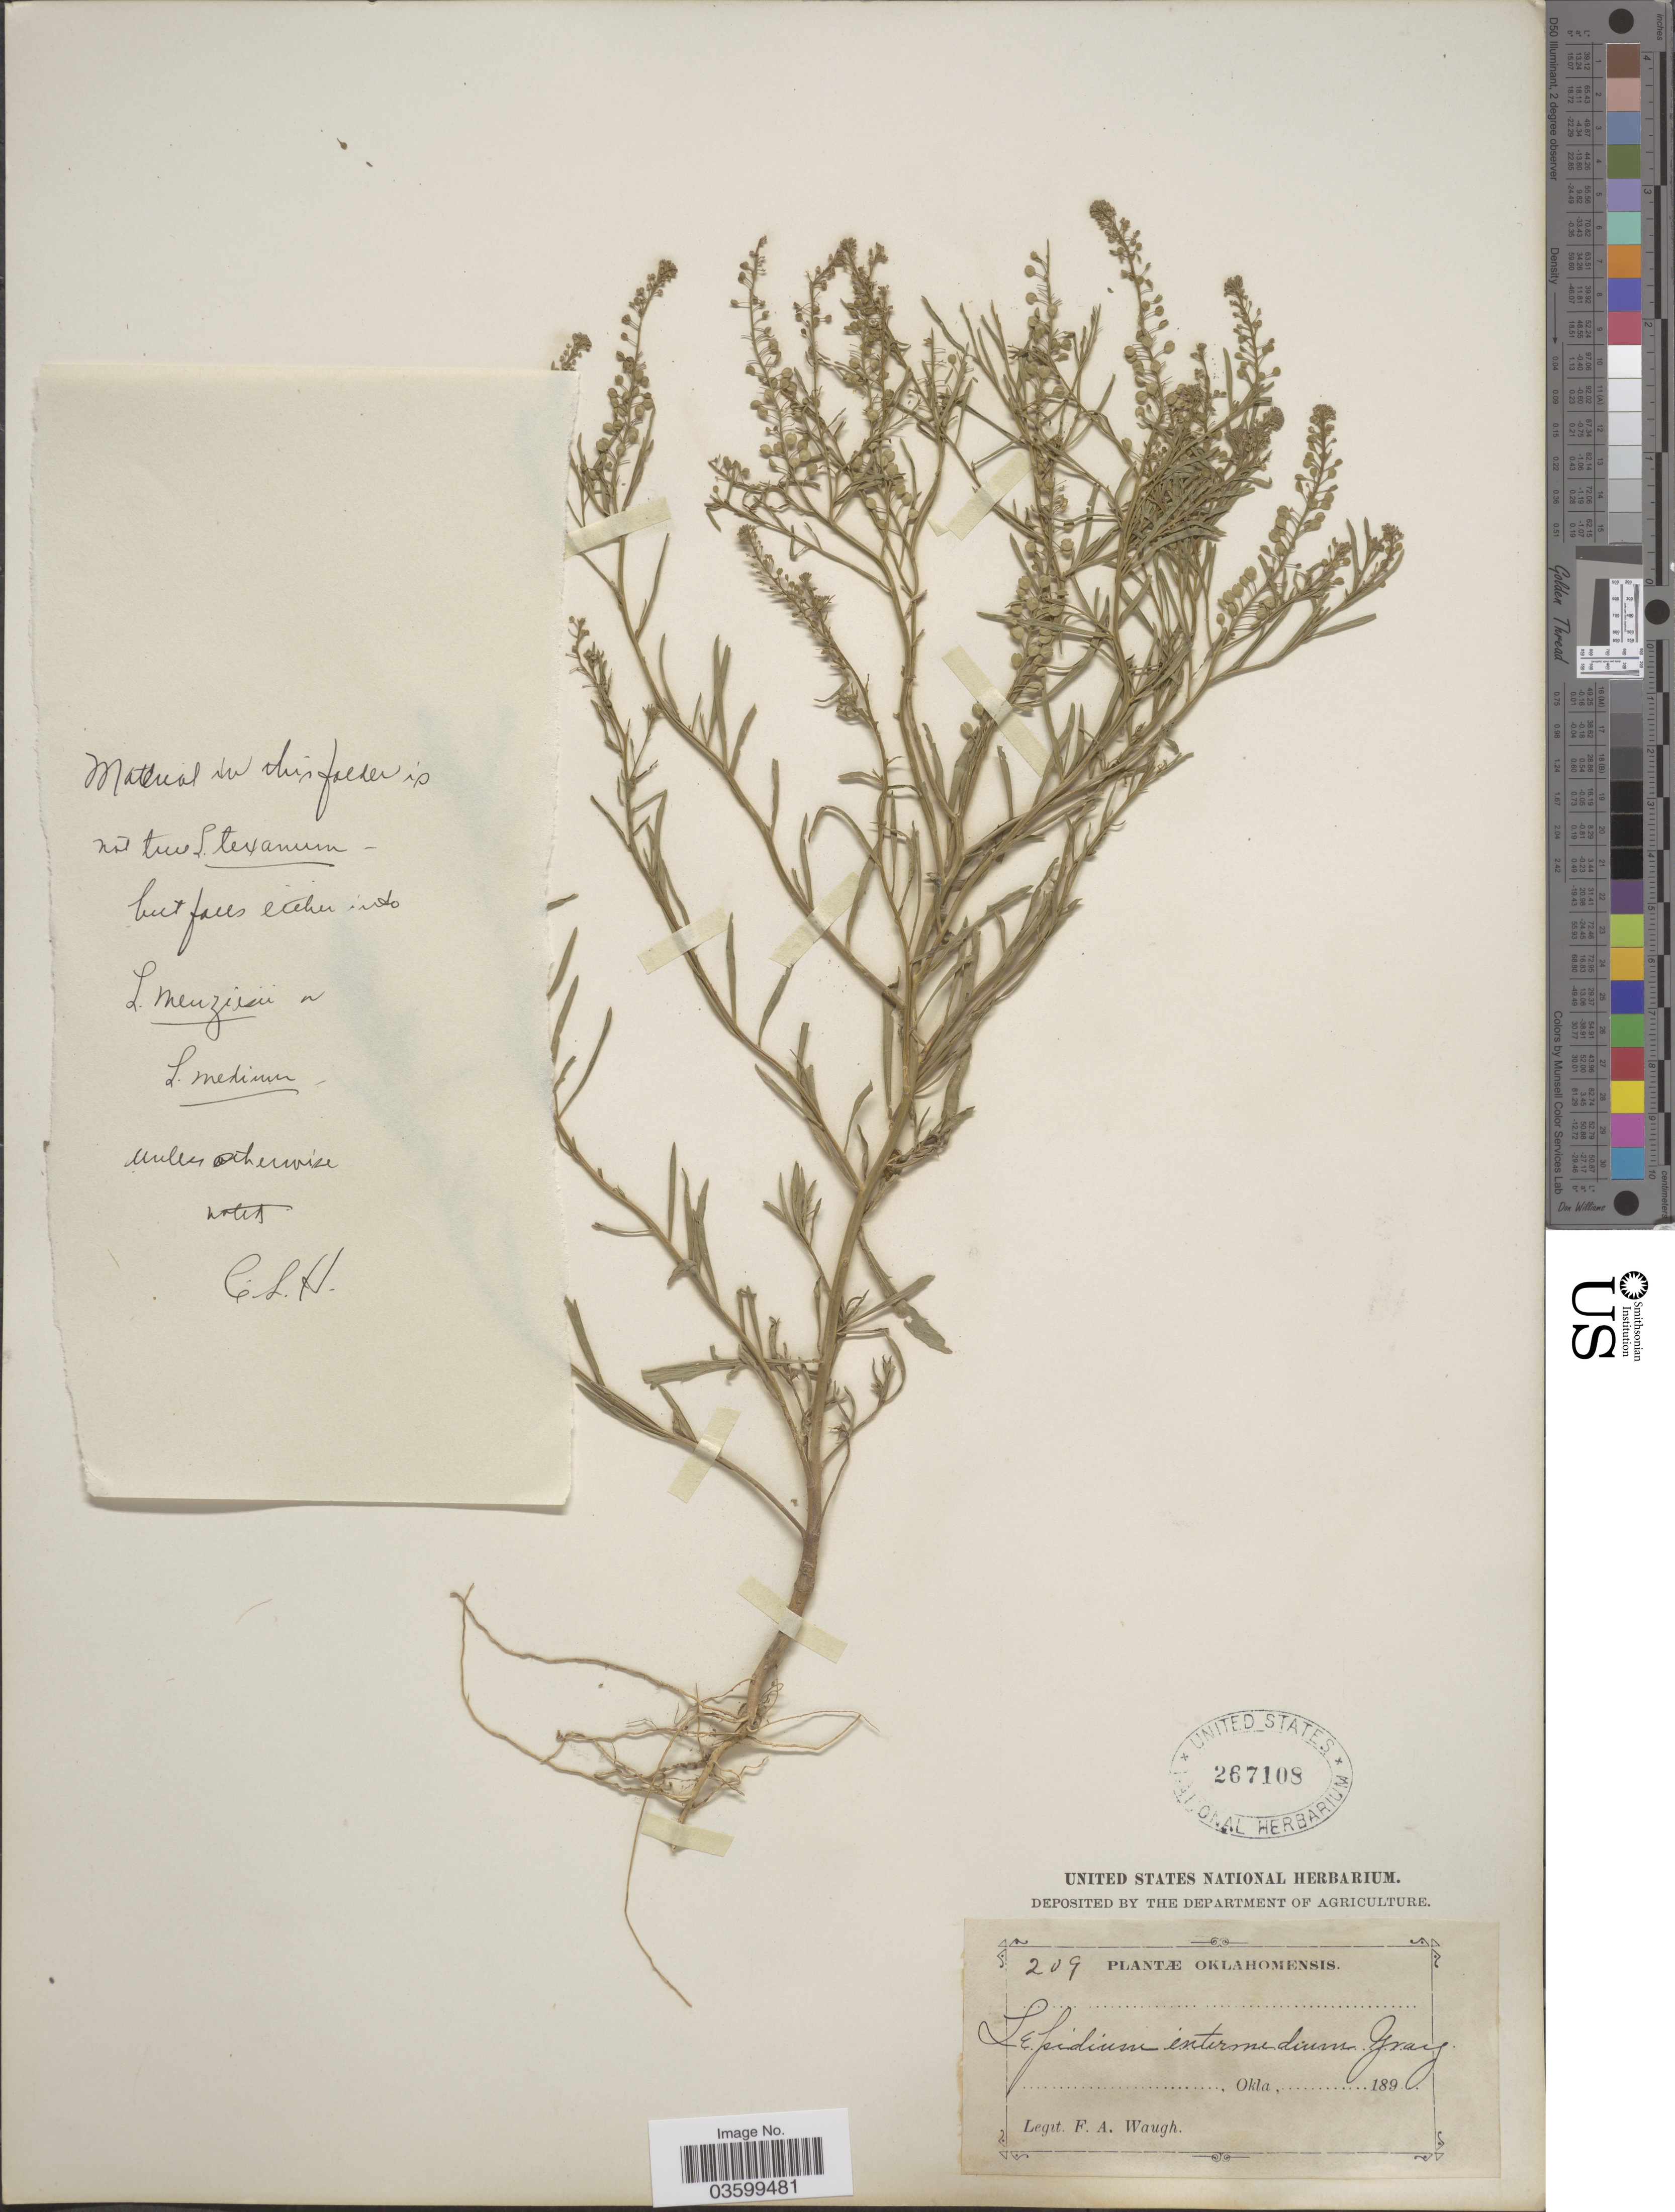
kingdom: Plantae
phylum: Tracheophyta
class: Magnoliopsida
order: Brassicales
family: Brassicaceae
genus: Lepidium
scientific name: Lepidium virginicum var. pubescens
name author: (Greene) C.L. Hitchc.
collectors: F. Waugh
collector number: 209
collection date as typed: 189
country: United States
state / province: Oklahoma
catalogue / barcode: US 267108